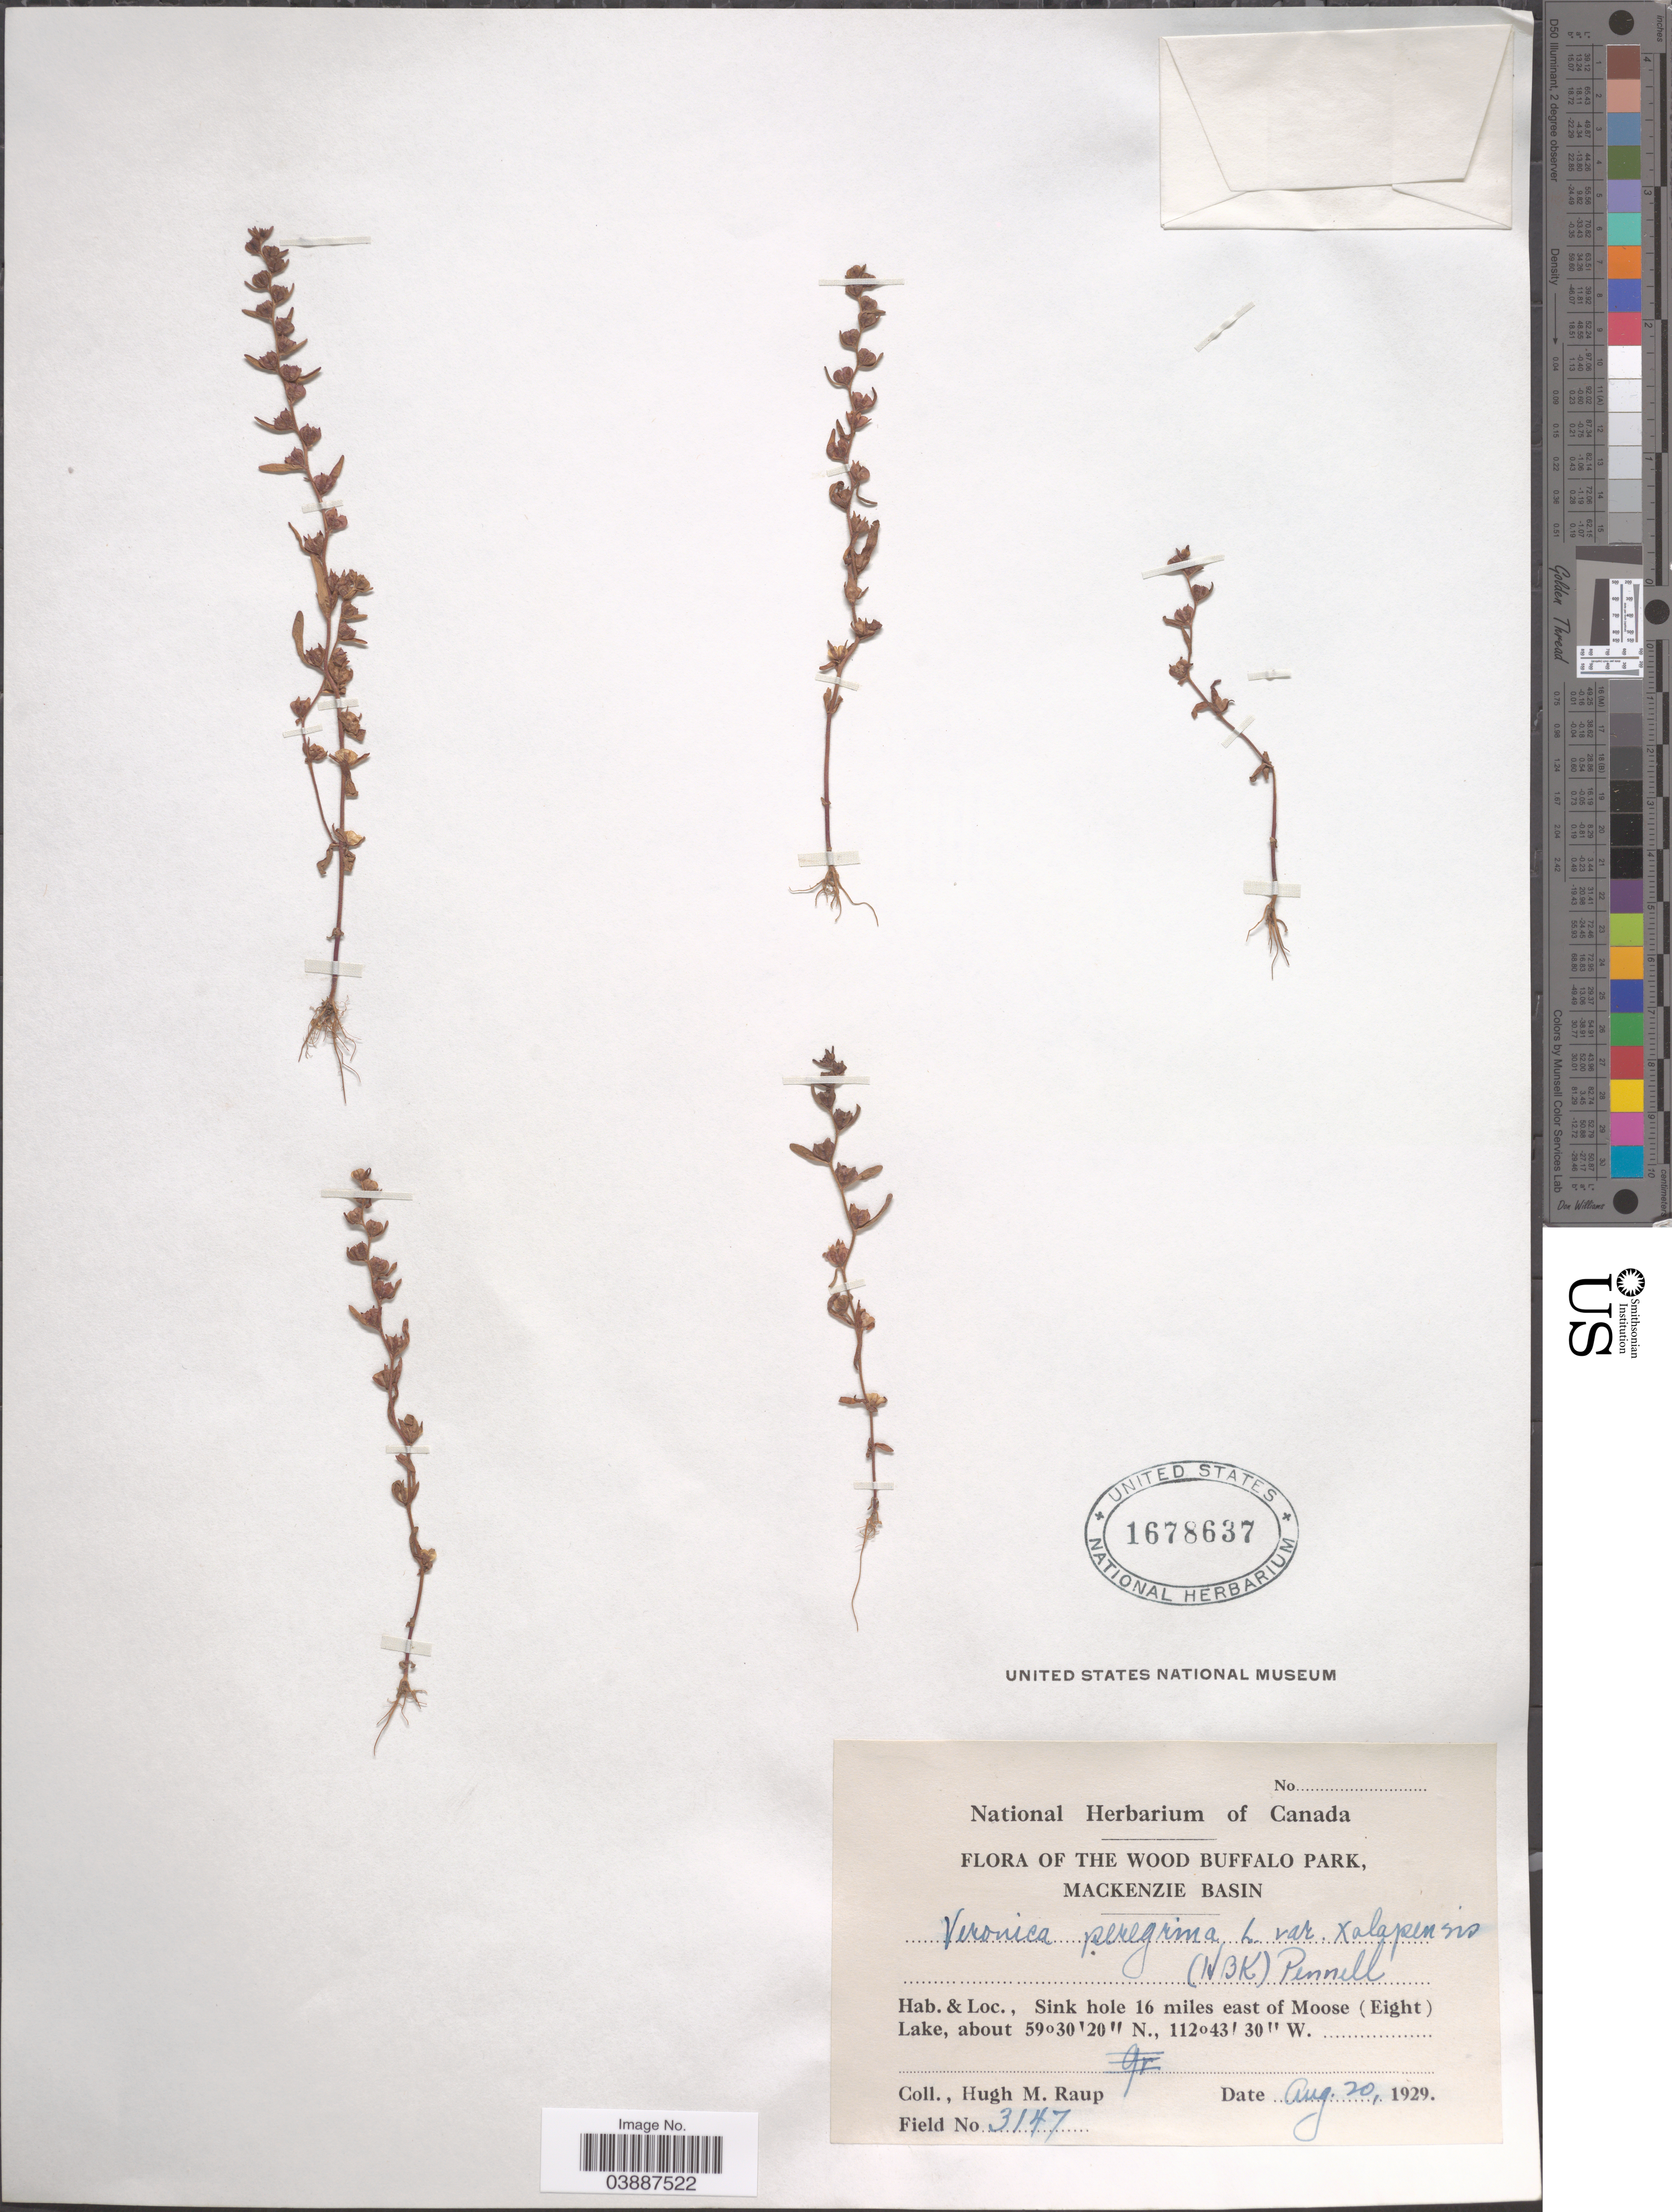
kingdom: Plantae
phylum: Tracheophyta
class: Magnoliopsida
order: Lamiales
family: Plantaginaceae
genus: Veronica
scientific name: Veronica peregrina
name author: L.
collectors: H. Raup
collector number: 3147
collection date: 1929-08-20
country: Canada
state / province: Northwest Territories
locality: The Wood Buffalo Park, Mackenzie Basin. Sink hole 16 miles east of Moose (Eight) Lake.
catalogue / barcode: US 1678637